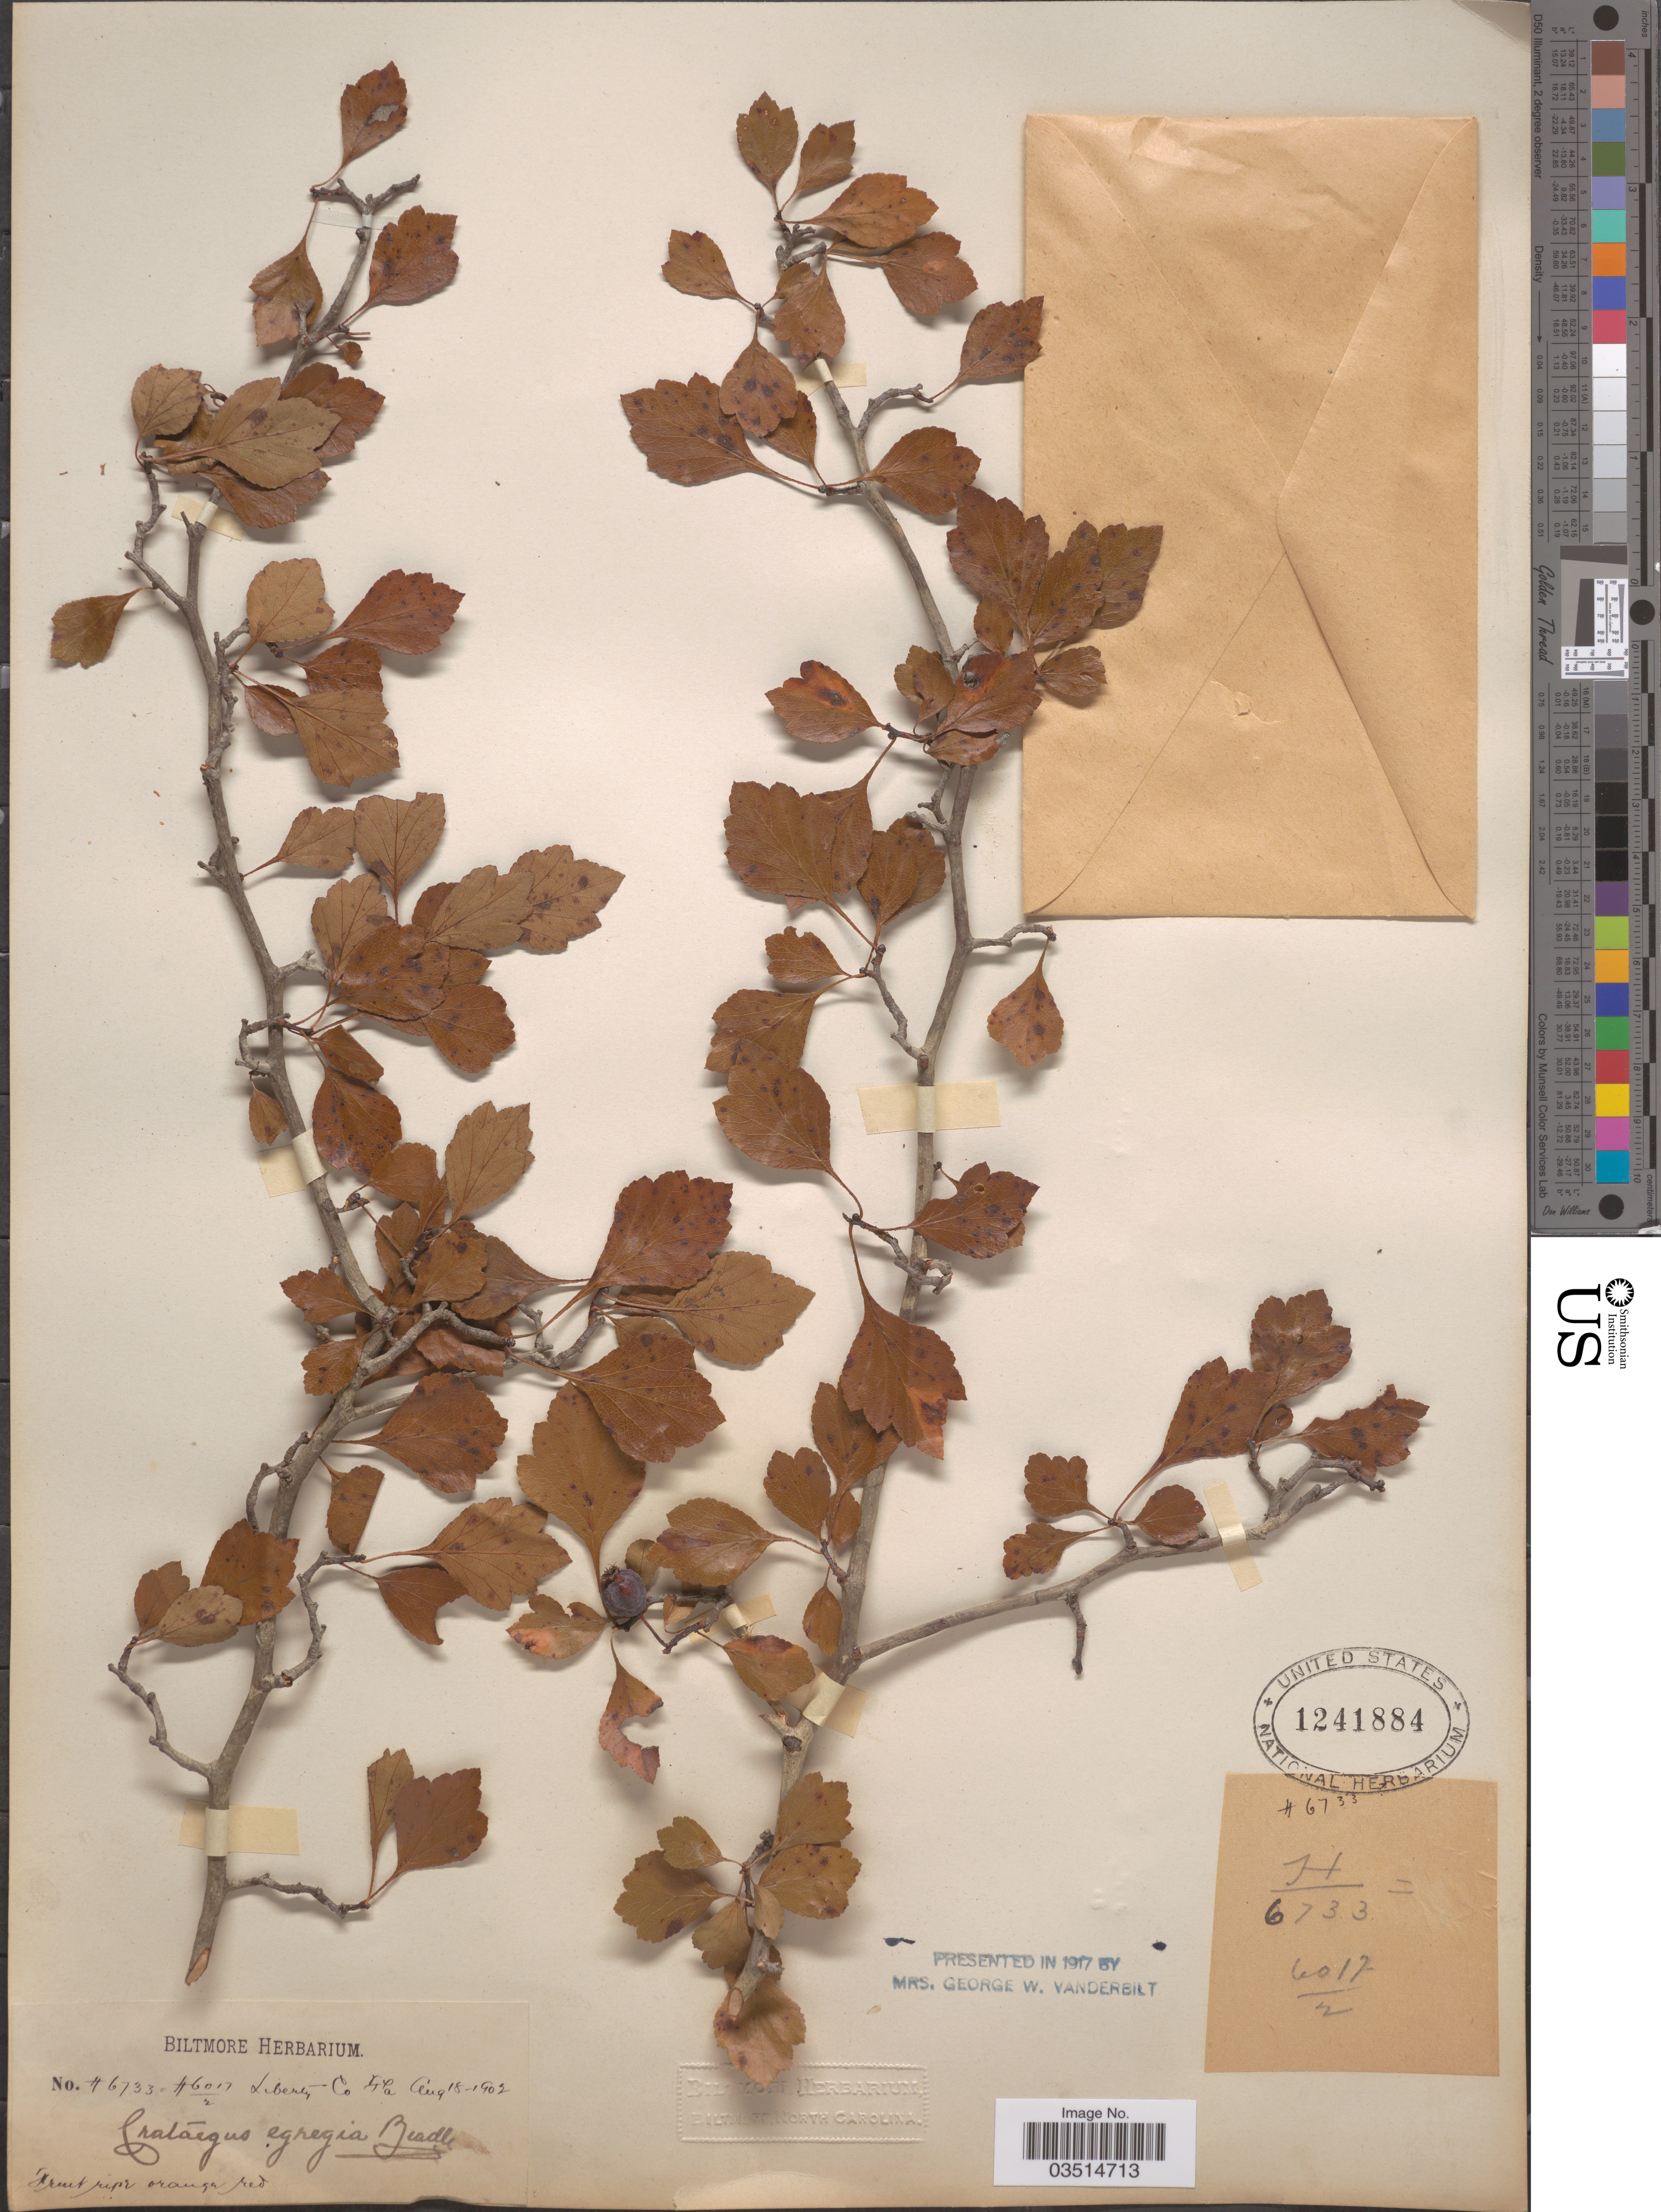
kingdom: Plantae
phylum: Tracheophyta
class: Magnoliopsida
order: Rosales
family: Rosaceae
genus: Crataegus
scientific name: Crataegus egregia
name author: Beadle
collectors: ex herb. Biltmore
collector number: H6733=H6017/2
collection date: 1902-08-18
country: United States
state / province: Florida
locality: Liberty Co.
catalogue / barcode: US 1241884